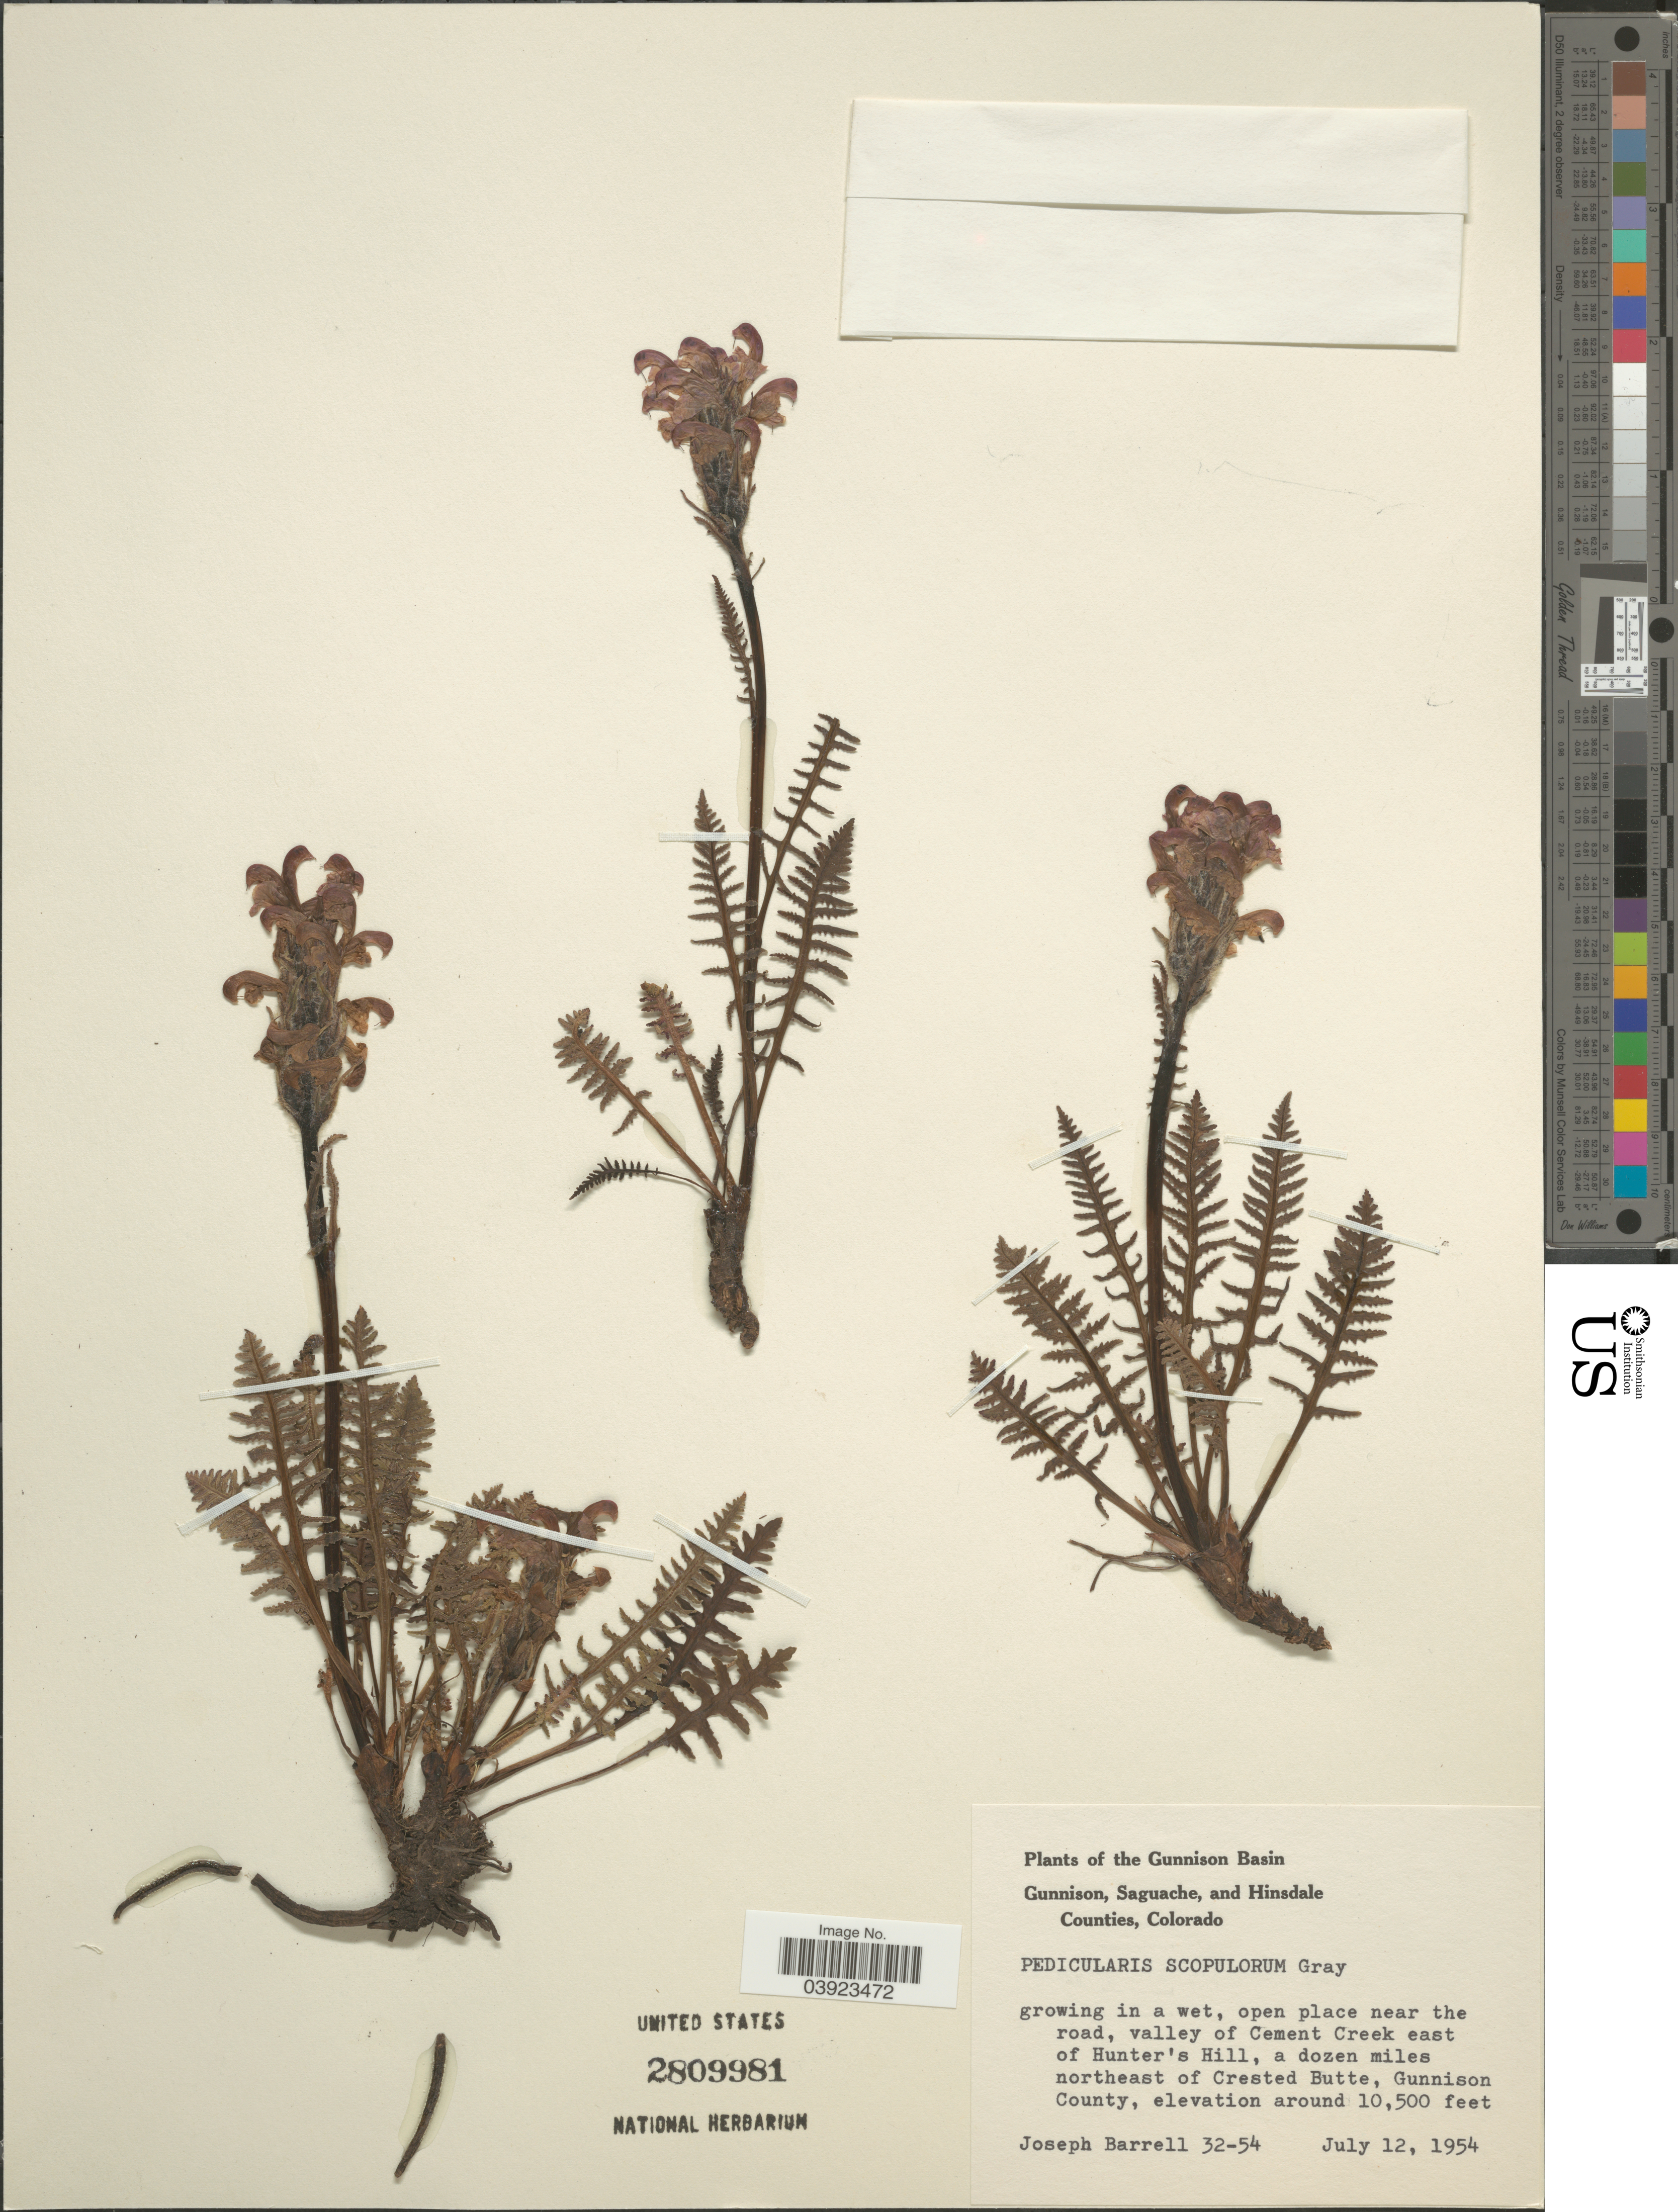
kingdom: Plantae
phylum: Tracheophyta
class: Magnoliopsida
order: Lamiales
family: Orobanchaceae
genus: Pedicularis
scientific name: Pedicularis scopulorum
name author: A. Gray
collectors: J. Barrell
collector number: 32-54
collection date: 1954-07-12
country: United States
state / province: Colorado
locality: Gunnison Basin. Open place near the road, valley of Cement Creek east of Hunter's Hill, a dozen miles northeast of Crested Butte, Gunnison County.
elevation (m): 3200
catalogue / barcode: US 2809981